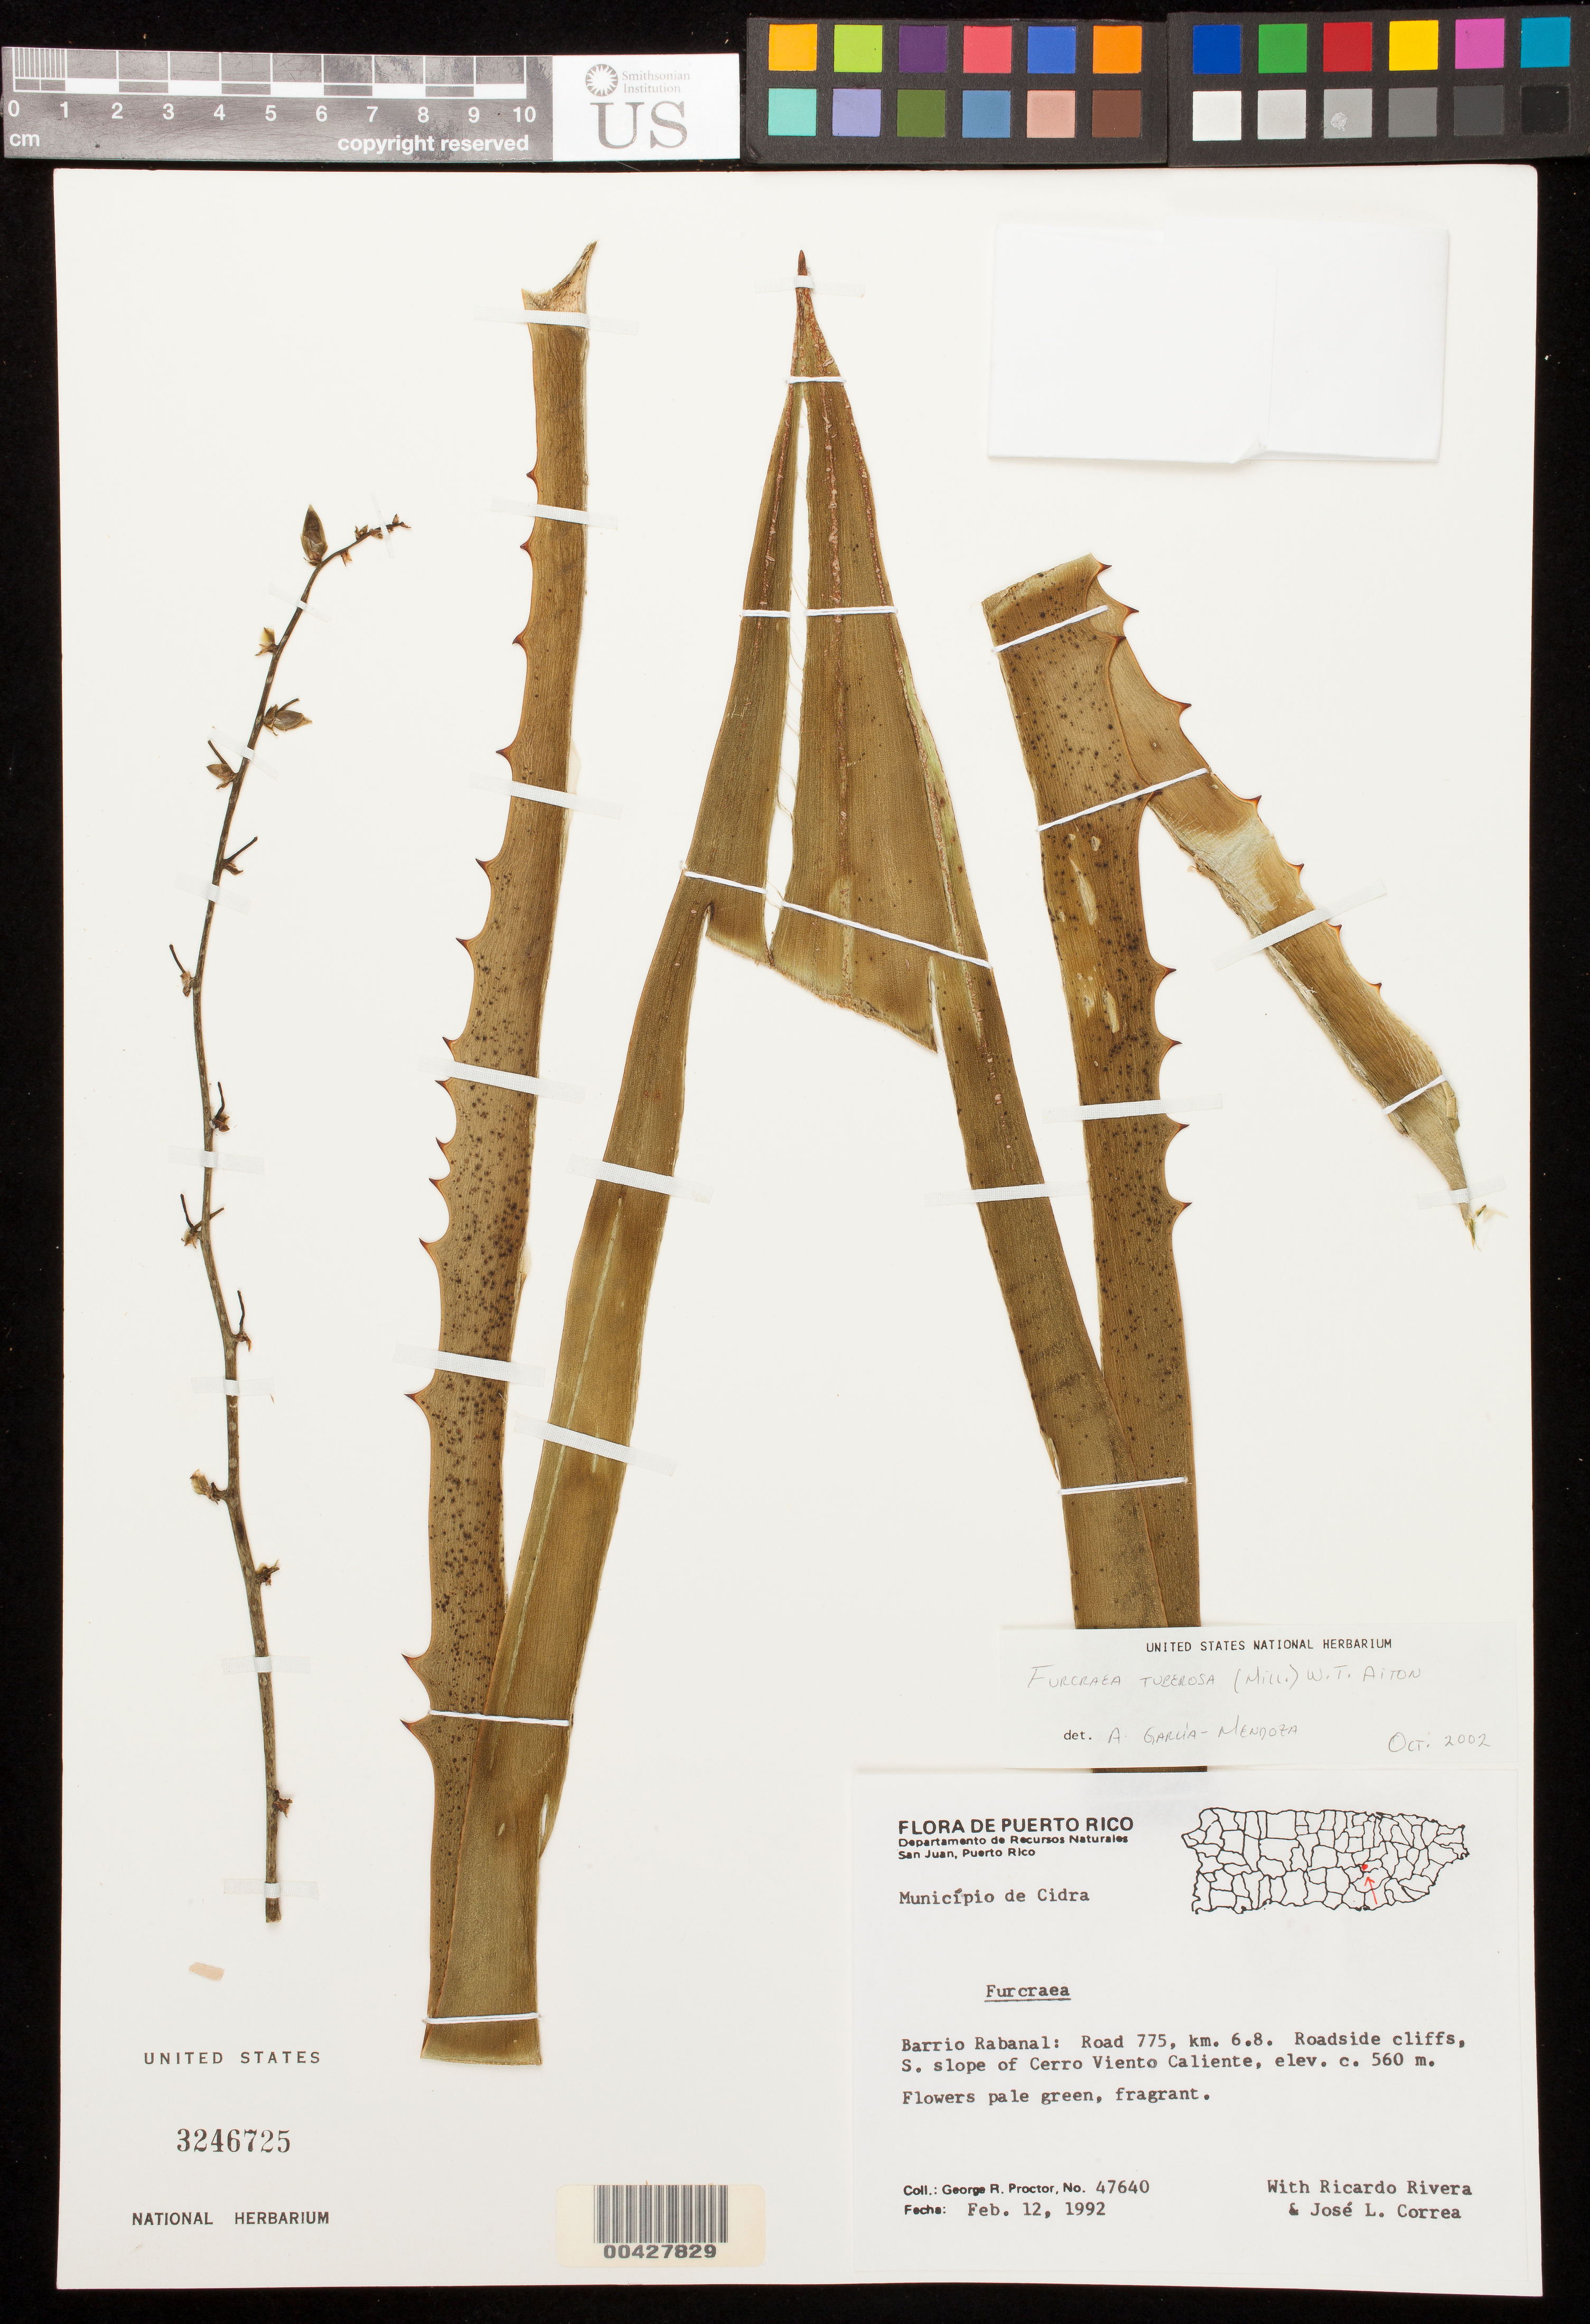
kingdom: Plantae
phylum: Tracheophyta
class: Liliopsida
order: Asparagales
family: Asparagaceae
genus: Furcraea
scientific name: Furcraea tuberosa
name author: (Mill.) W.T. Aiton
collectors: G. R. Proctor, R. Rivera & J. L. Correa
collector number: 47640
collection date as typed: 12 Feb 1992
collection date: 1992-02-12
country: Puerto Rico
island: Greater Antilles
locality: Barrio rabanal, s of cerro viento caliente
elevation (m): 560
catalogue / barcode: US 3246725